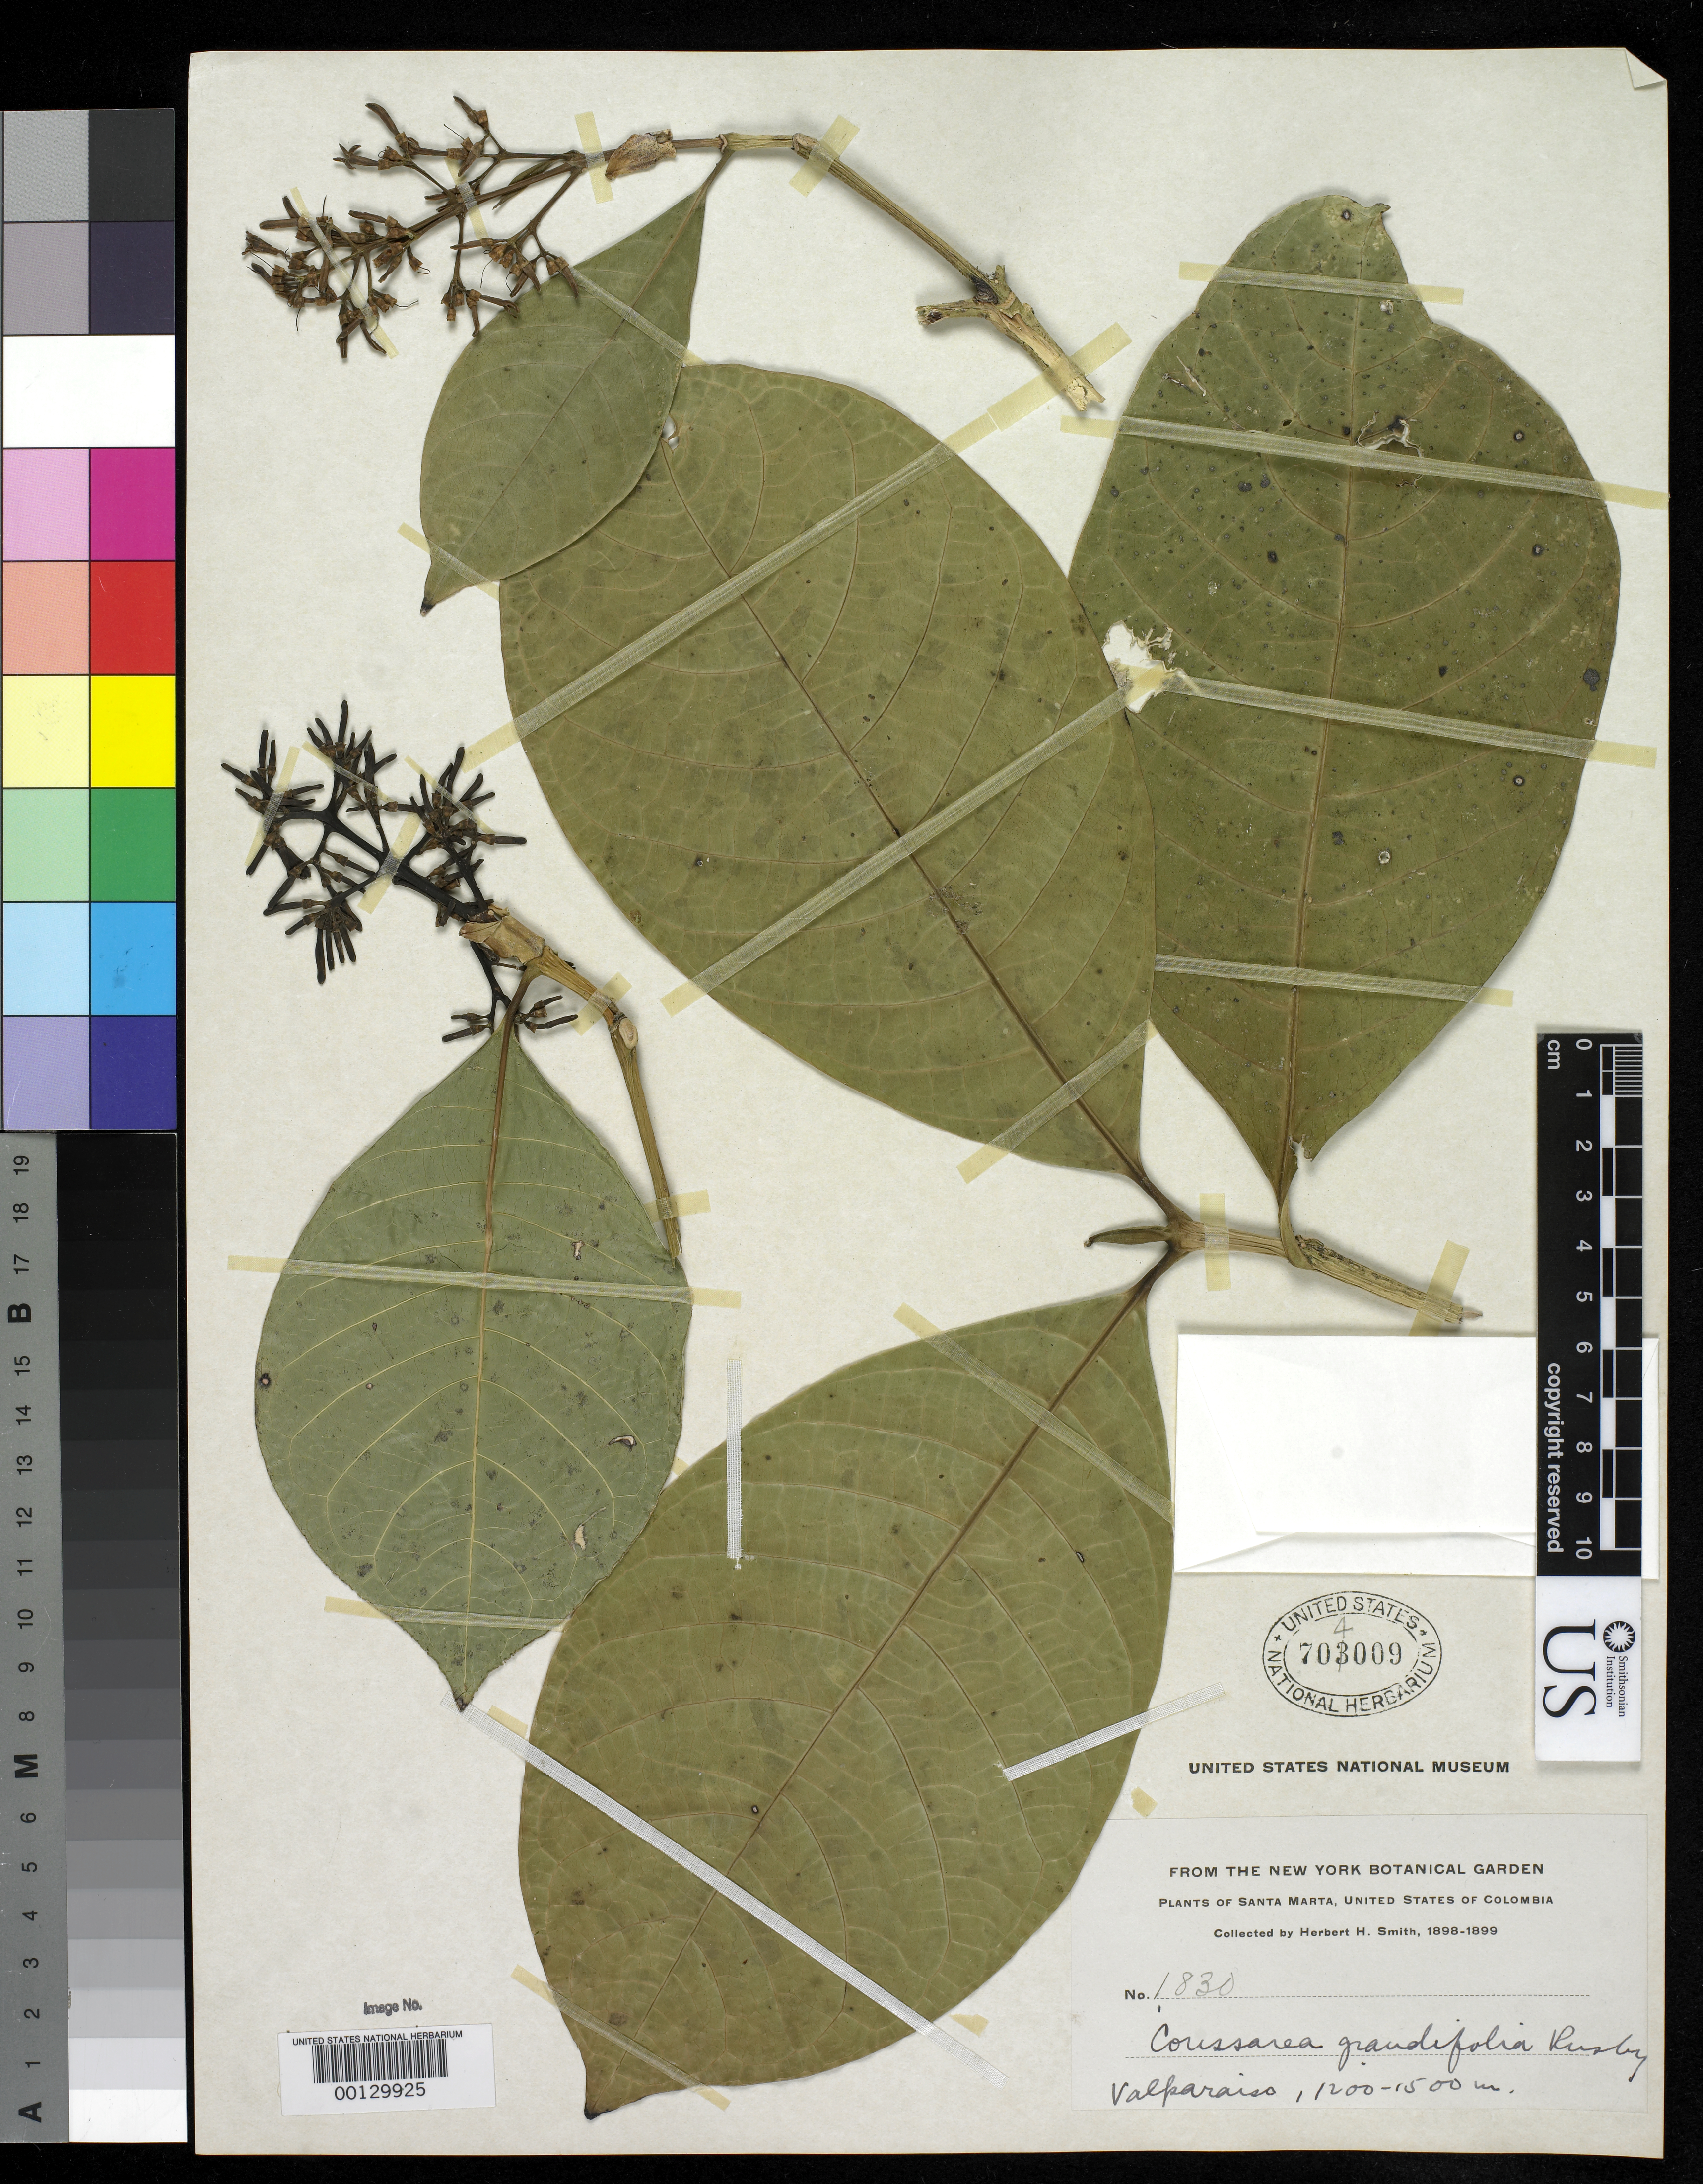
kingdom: Plantae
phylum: Tracheophyta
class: Magnoliopsida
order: Gentianales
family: Rubiaceae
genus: Coussarea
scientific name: Coussarea grandifolia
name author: Rusby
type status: Isotype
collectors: Herbert H. Smith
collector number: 1830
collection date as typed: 1898 to -- --- 1899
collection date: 1898/1899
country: Colombia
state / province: Magdalena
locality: Santa Marta.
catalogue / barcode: US 704009